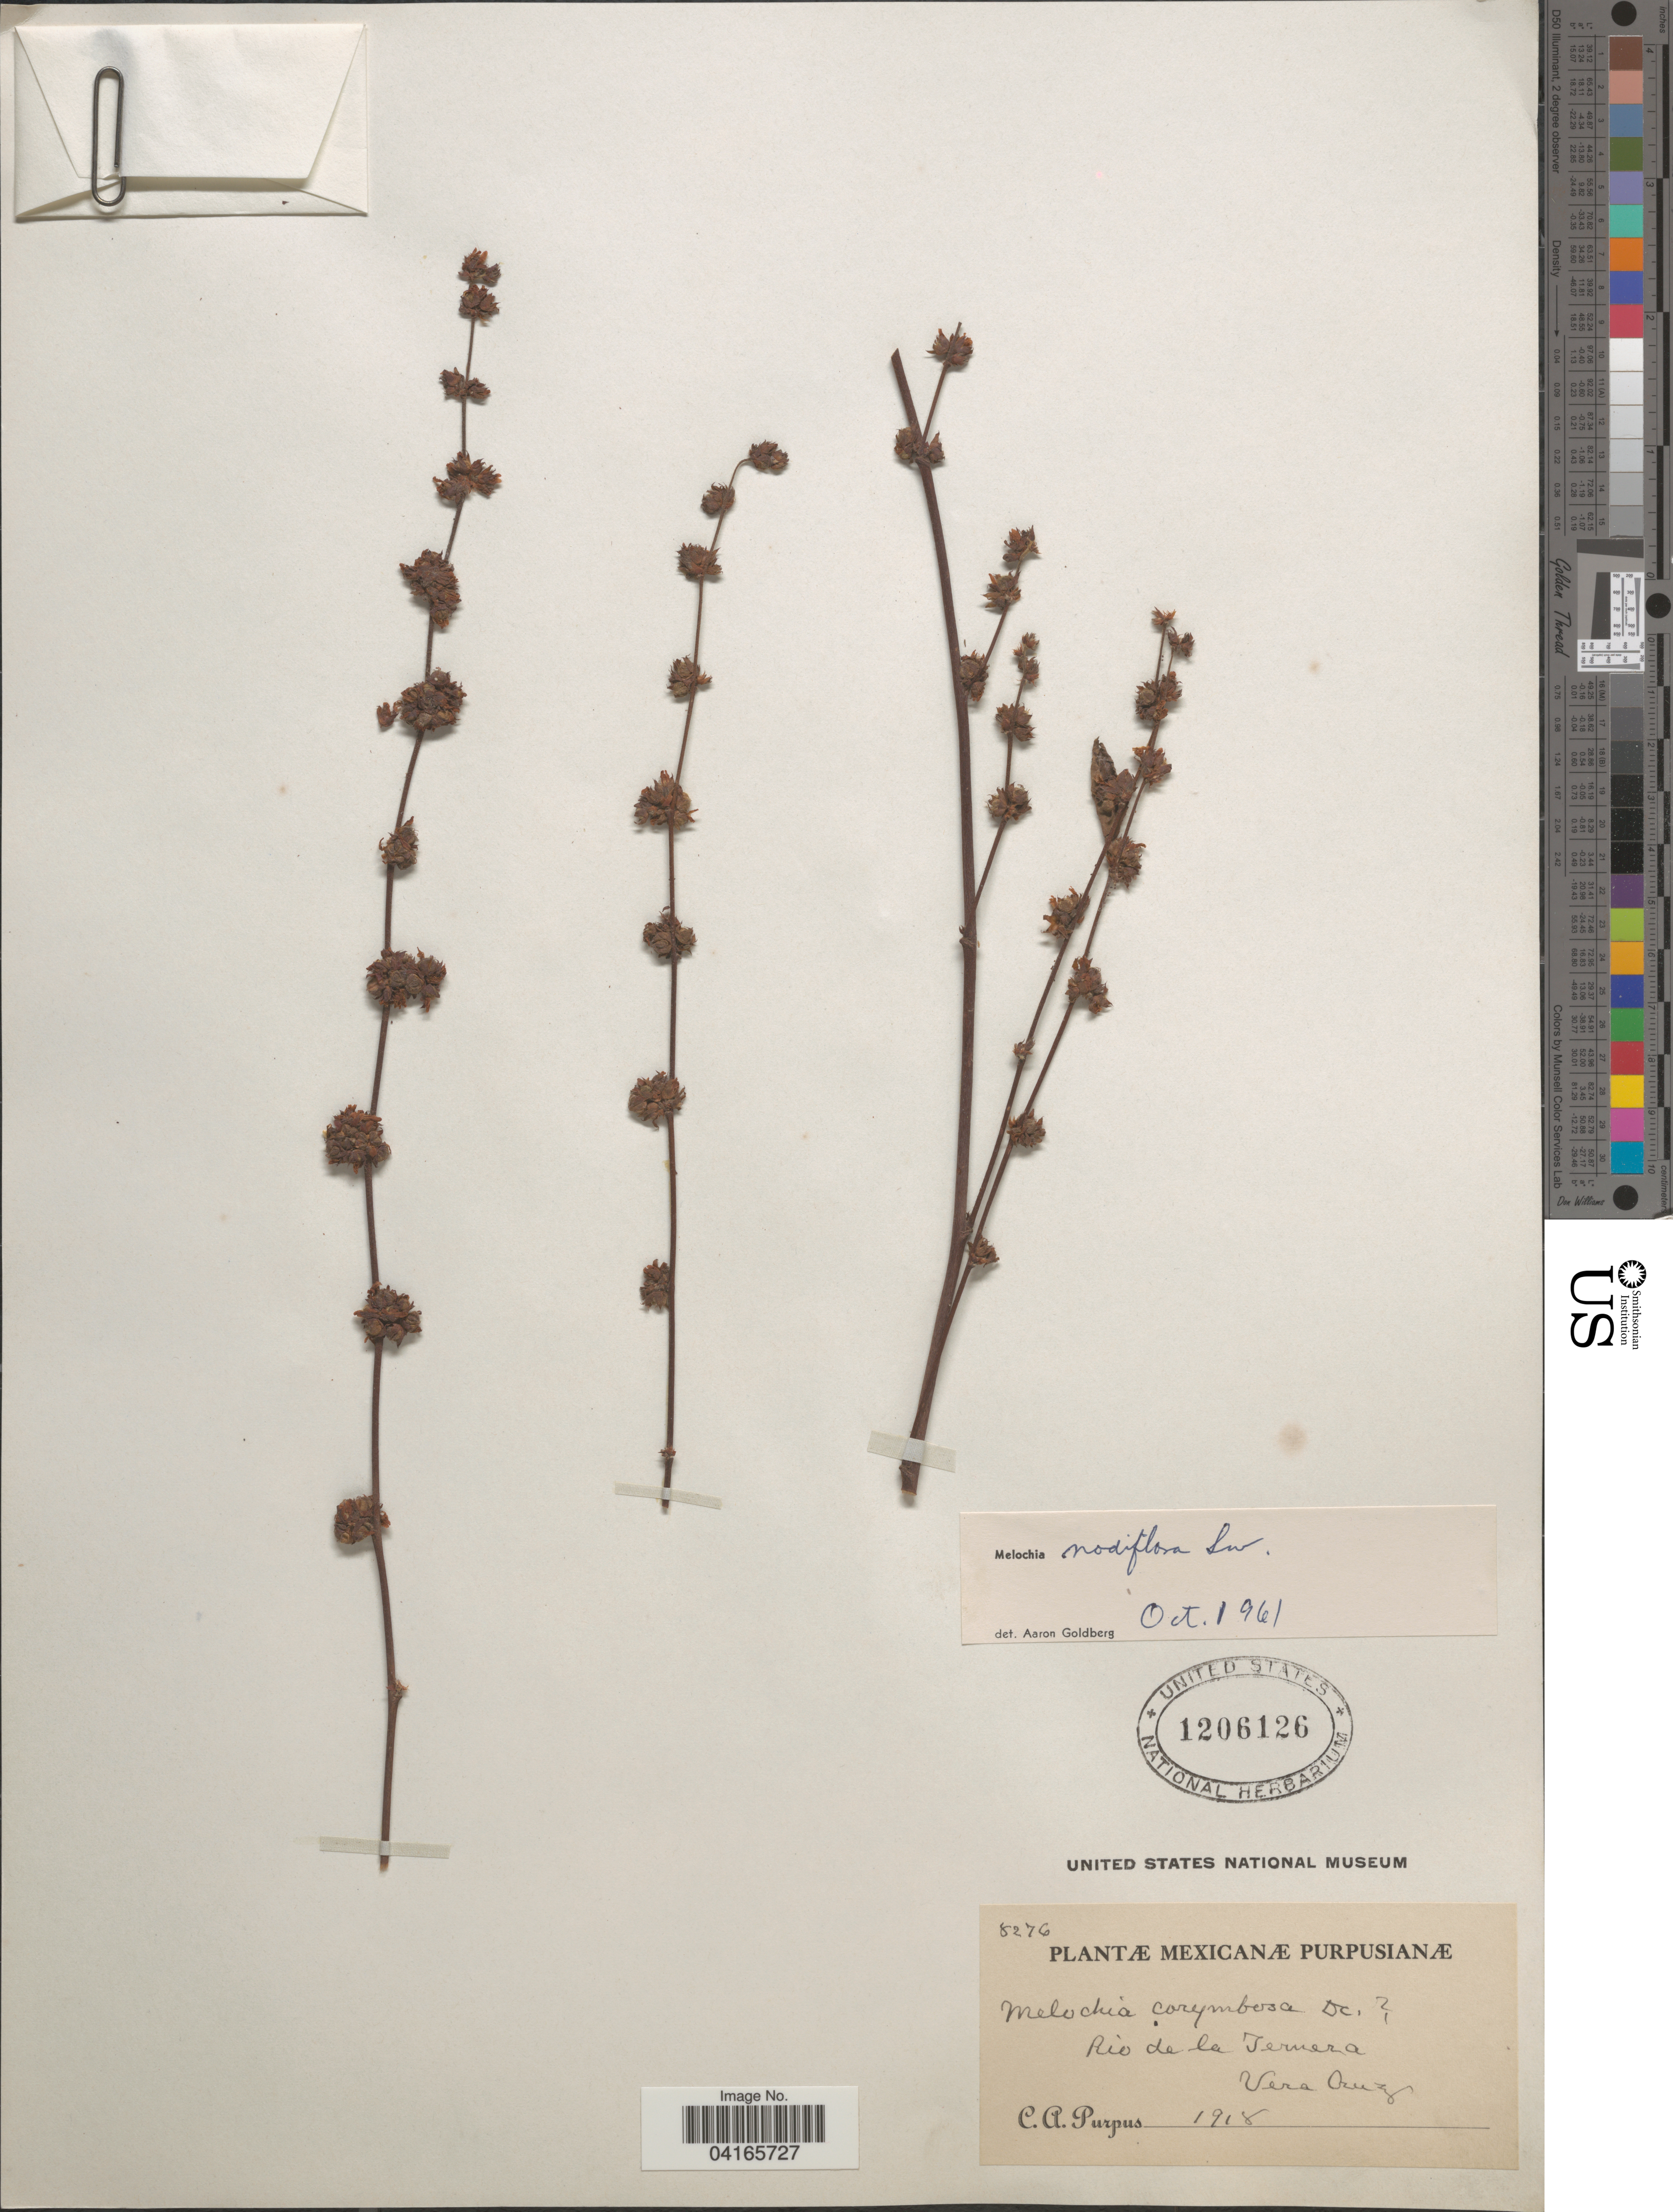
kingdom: Plantae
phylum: Tracheophyta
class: Magnoliopsida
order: Malvales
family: Malvaceae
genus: Melochia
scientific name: Melochia nodiflora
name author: Sw.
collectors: C. A. Purpus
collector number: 8276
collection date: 1918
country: Mexico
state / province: Veracruz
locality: Rio de la Ternera Vera Cruz.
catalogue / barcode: US 1206126